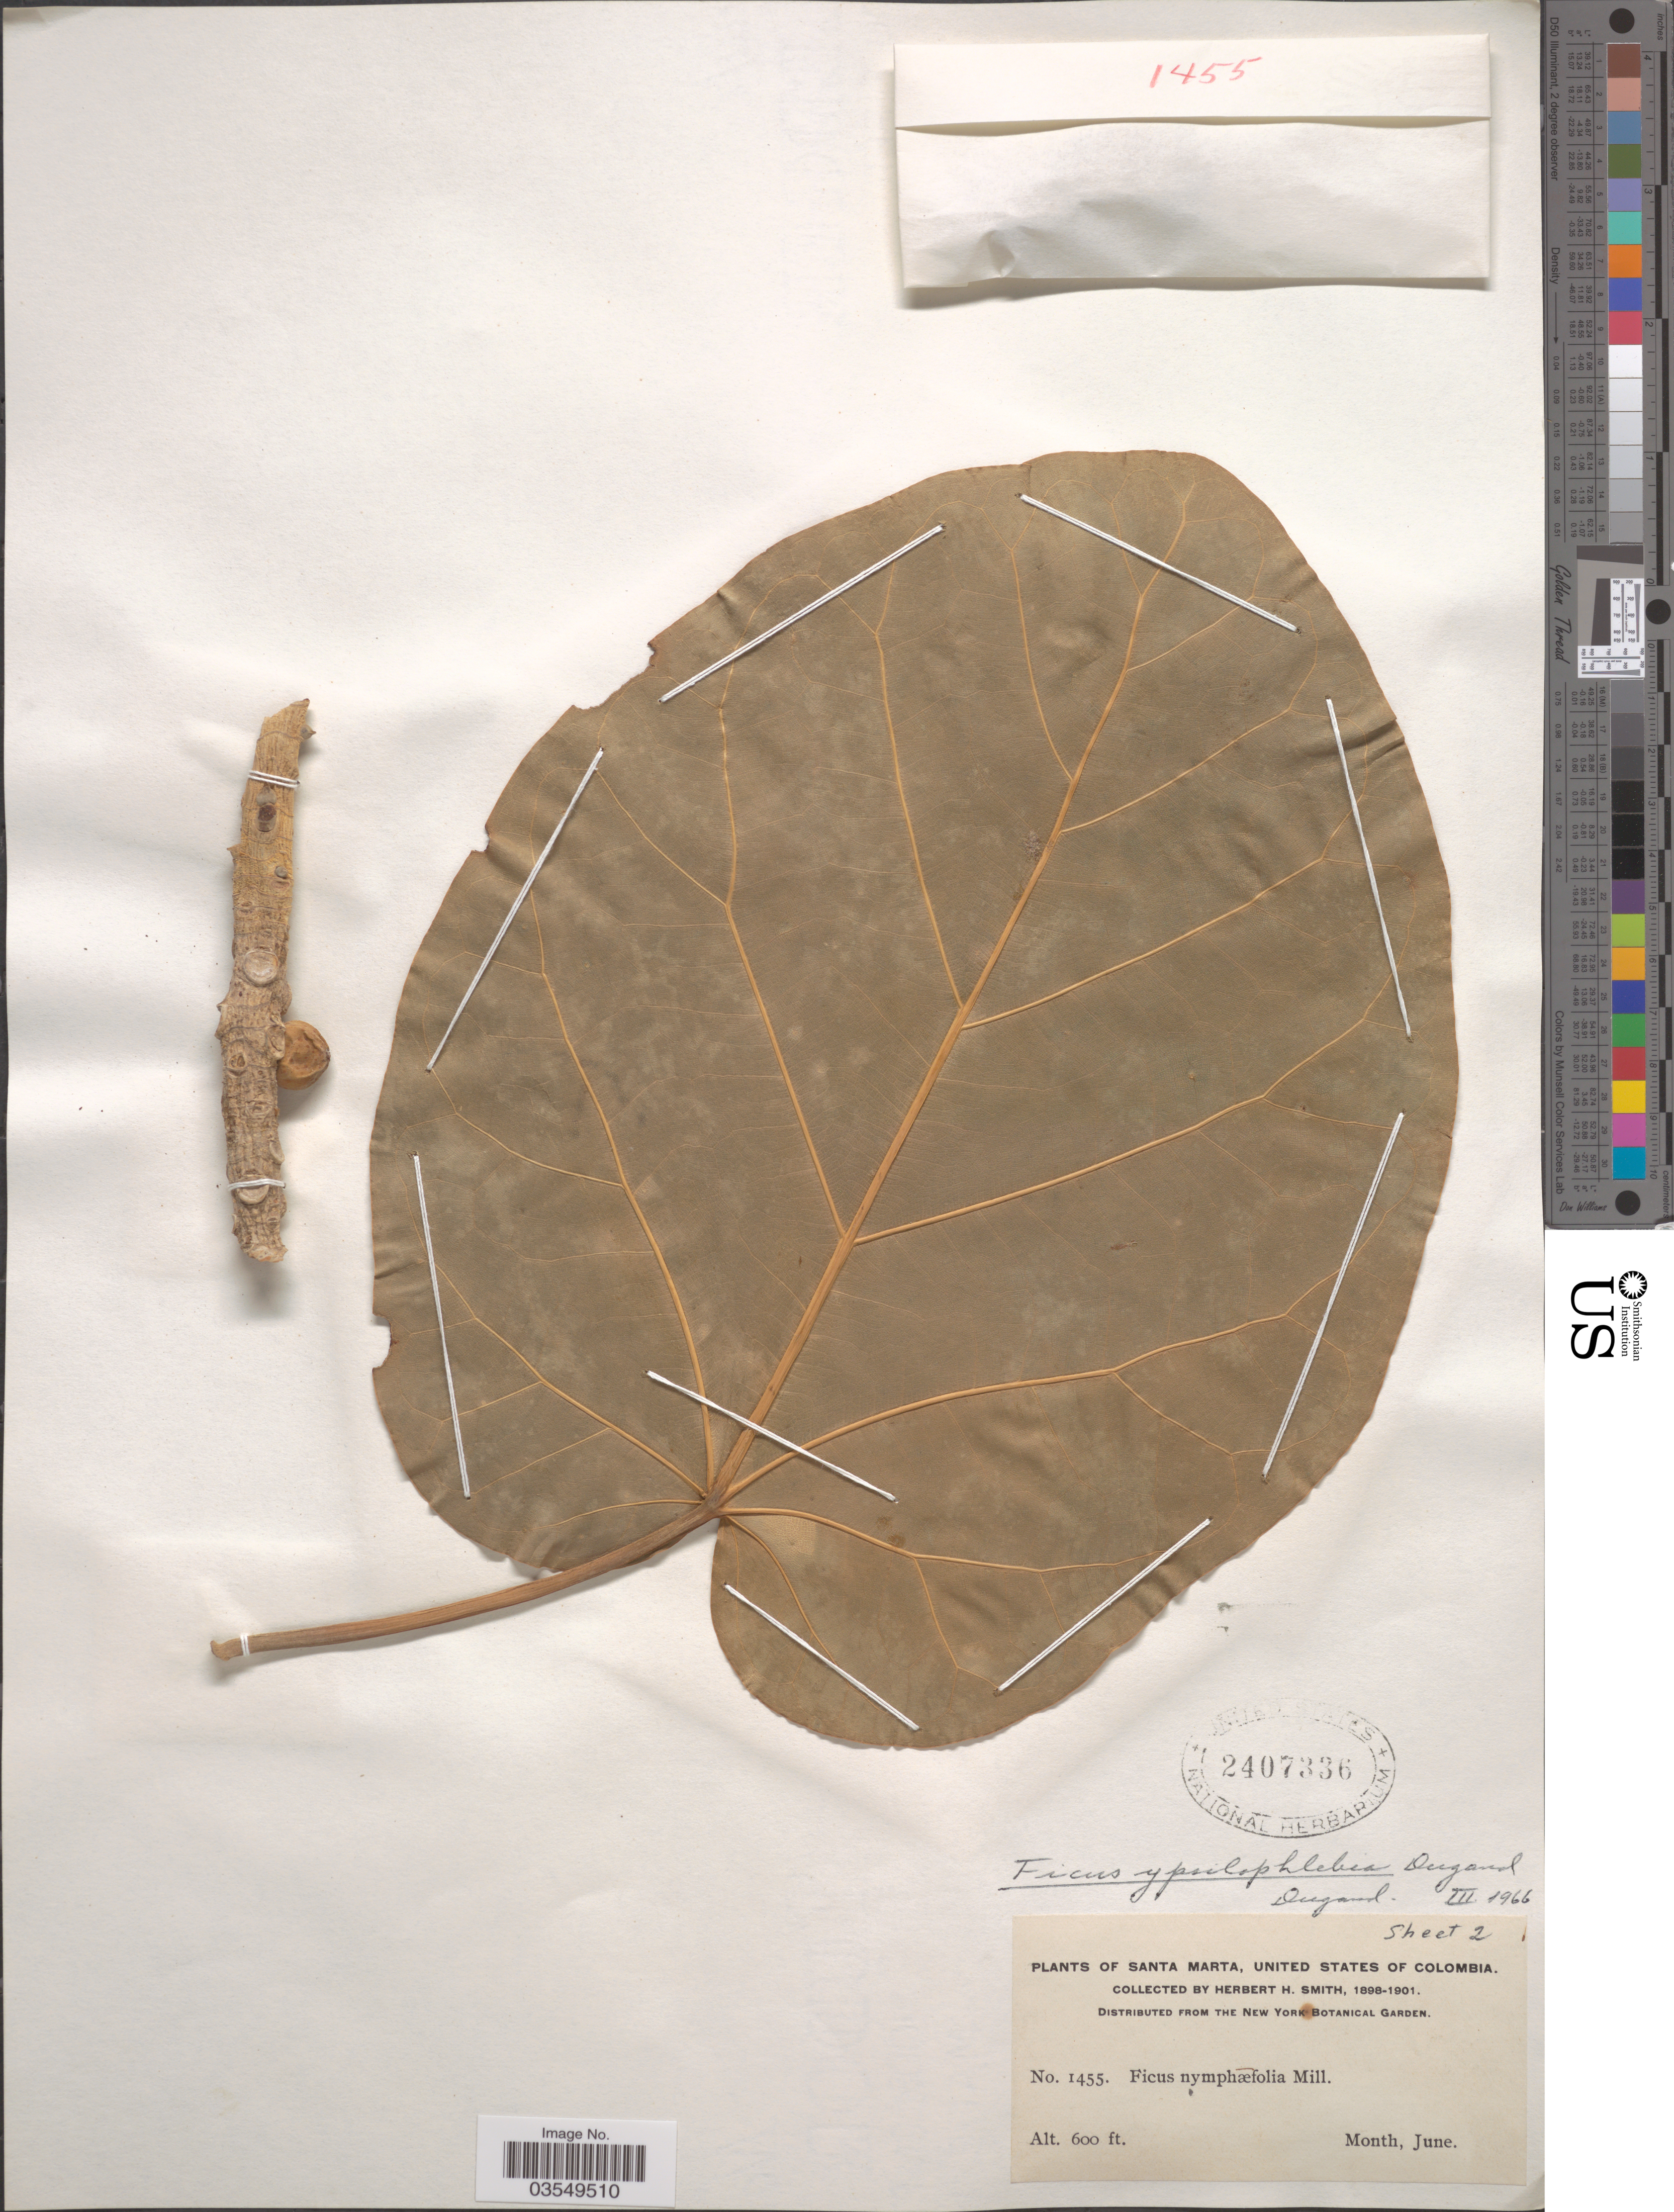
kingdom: Plantae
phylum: Tracheophyta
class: Magnoliopsida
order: Rosales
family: Moraceae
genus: Ficus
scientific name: Ficus ypsilophlebia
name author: Dugand G.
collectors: Herbert H. Smith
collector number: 1455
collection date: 1898-06/1901-06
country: Colombia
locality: Santa Marta, United States of Colombia.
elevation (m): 183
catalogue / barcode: US 2407336